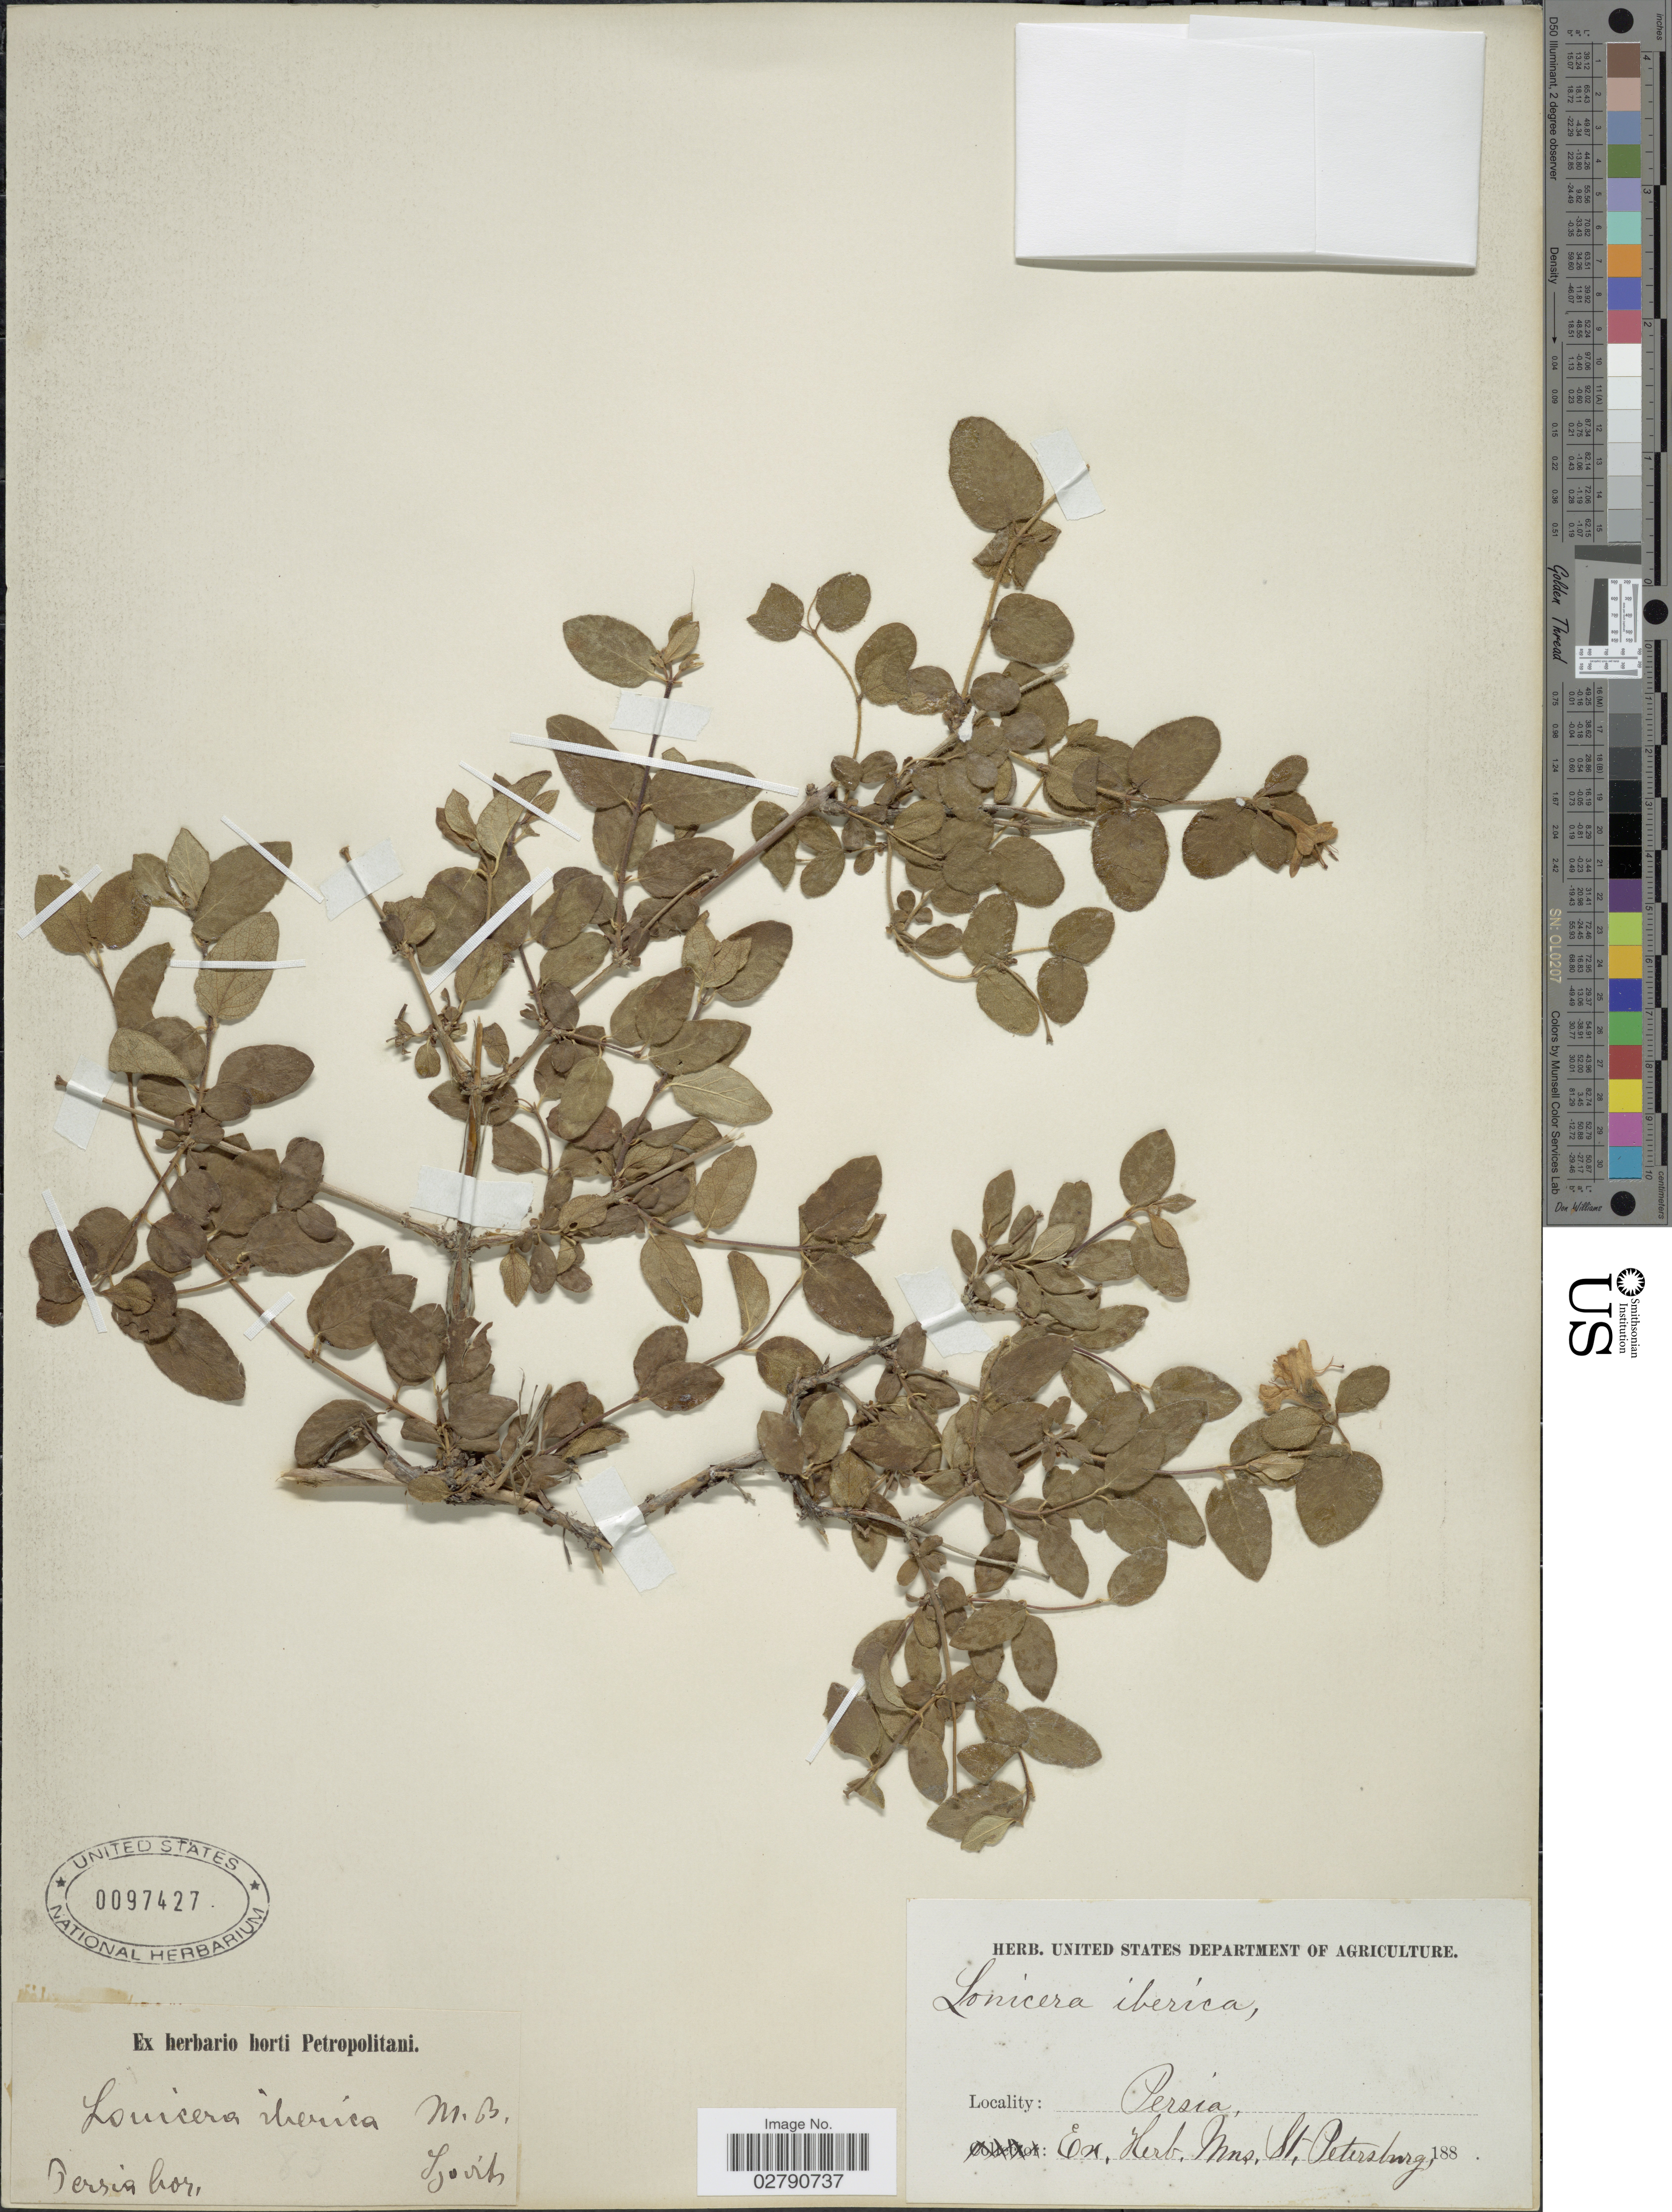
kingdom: Plantae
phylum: Tracheophyta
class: Magnoliopsida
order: Dipsacales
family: Caprifoliaceae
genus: Lonicera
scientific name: Lonicera iberica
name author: M. Bieb.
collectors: ex herb. Mus. St. Petersburg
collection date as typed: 188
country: Iran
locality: Persia bor.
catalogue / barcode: US 97427